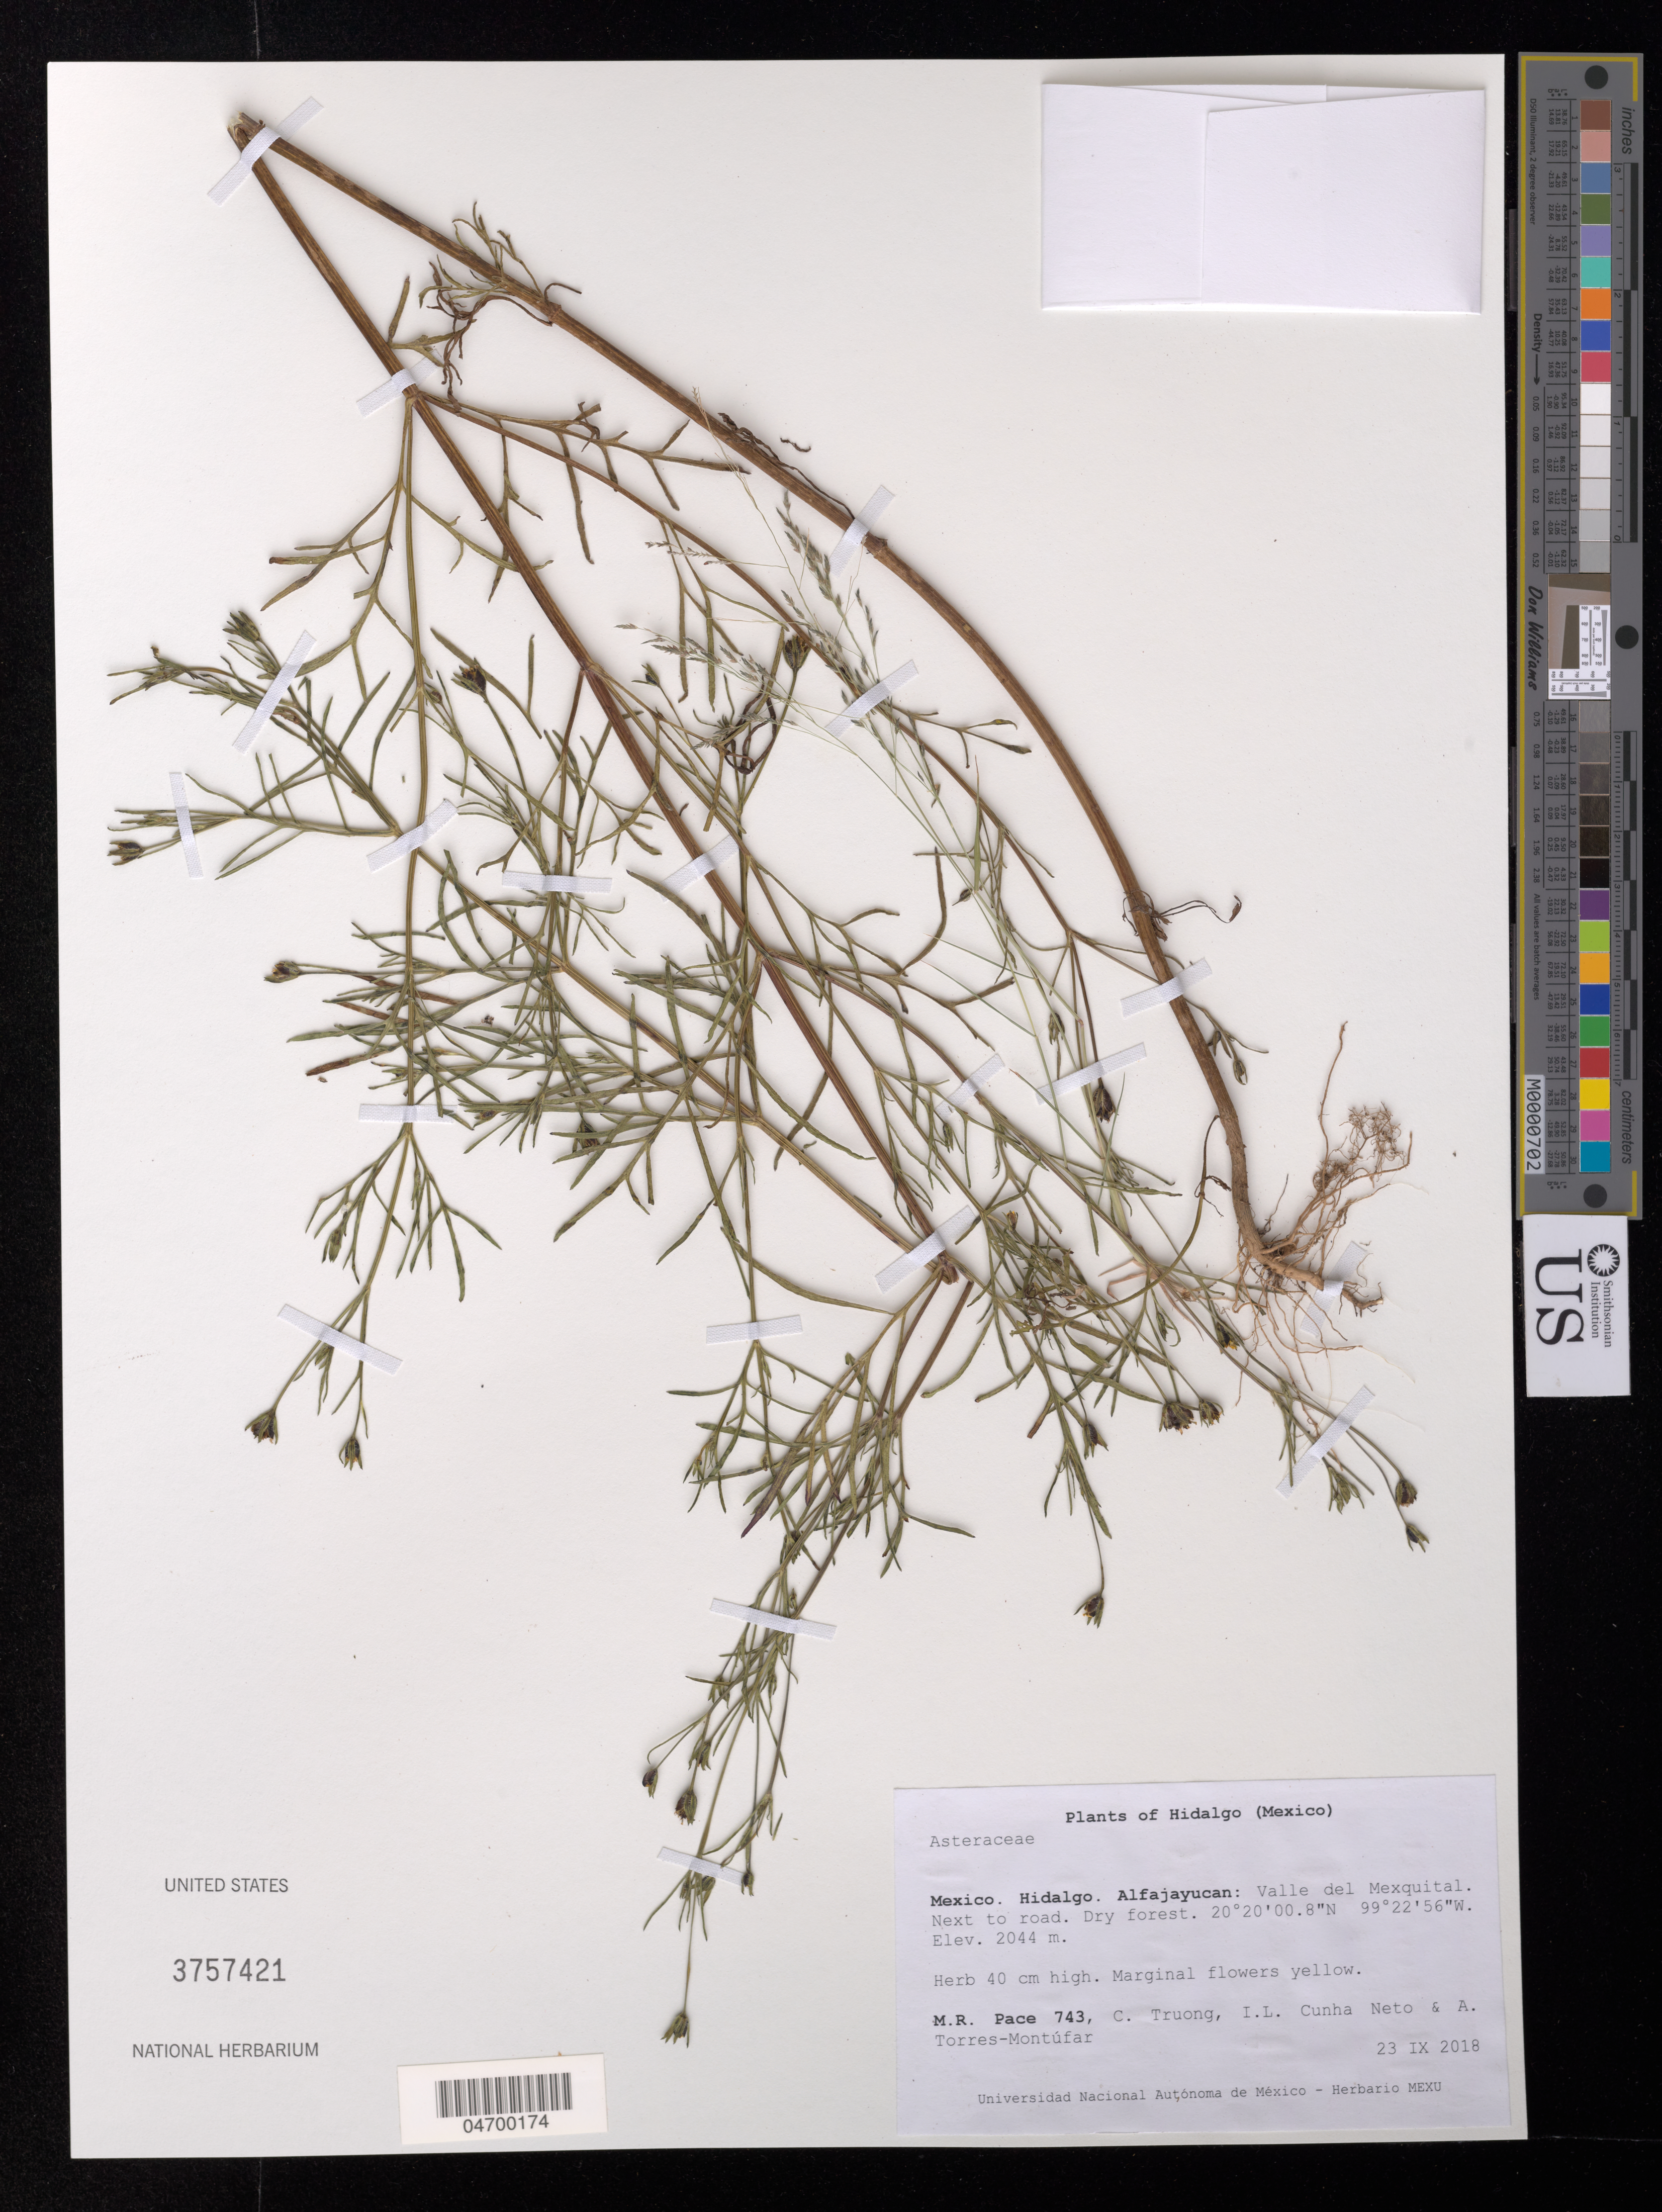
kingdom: Plantae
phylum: Tracheophyta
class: Magnoliopsida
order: Asterales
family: Asteraceae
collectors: M. R. Pace, C. Truong, I. L. Cunha Neto & A. Torres-Montúfar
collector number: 743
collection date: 2018-09-23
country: Mexico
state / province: Hidalgo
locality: Alfajayucan: Valle del Mexquital. Next to road.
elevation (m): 2044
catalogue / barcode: US 3757421